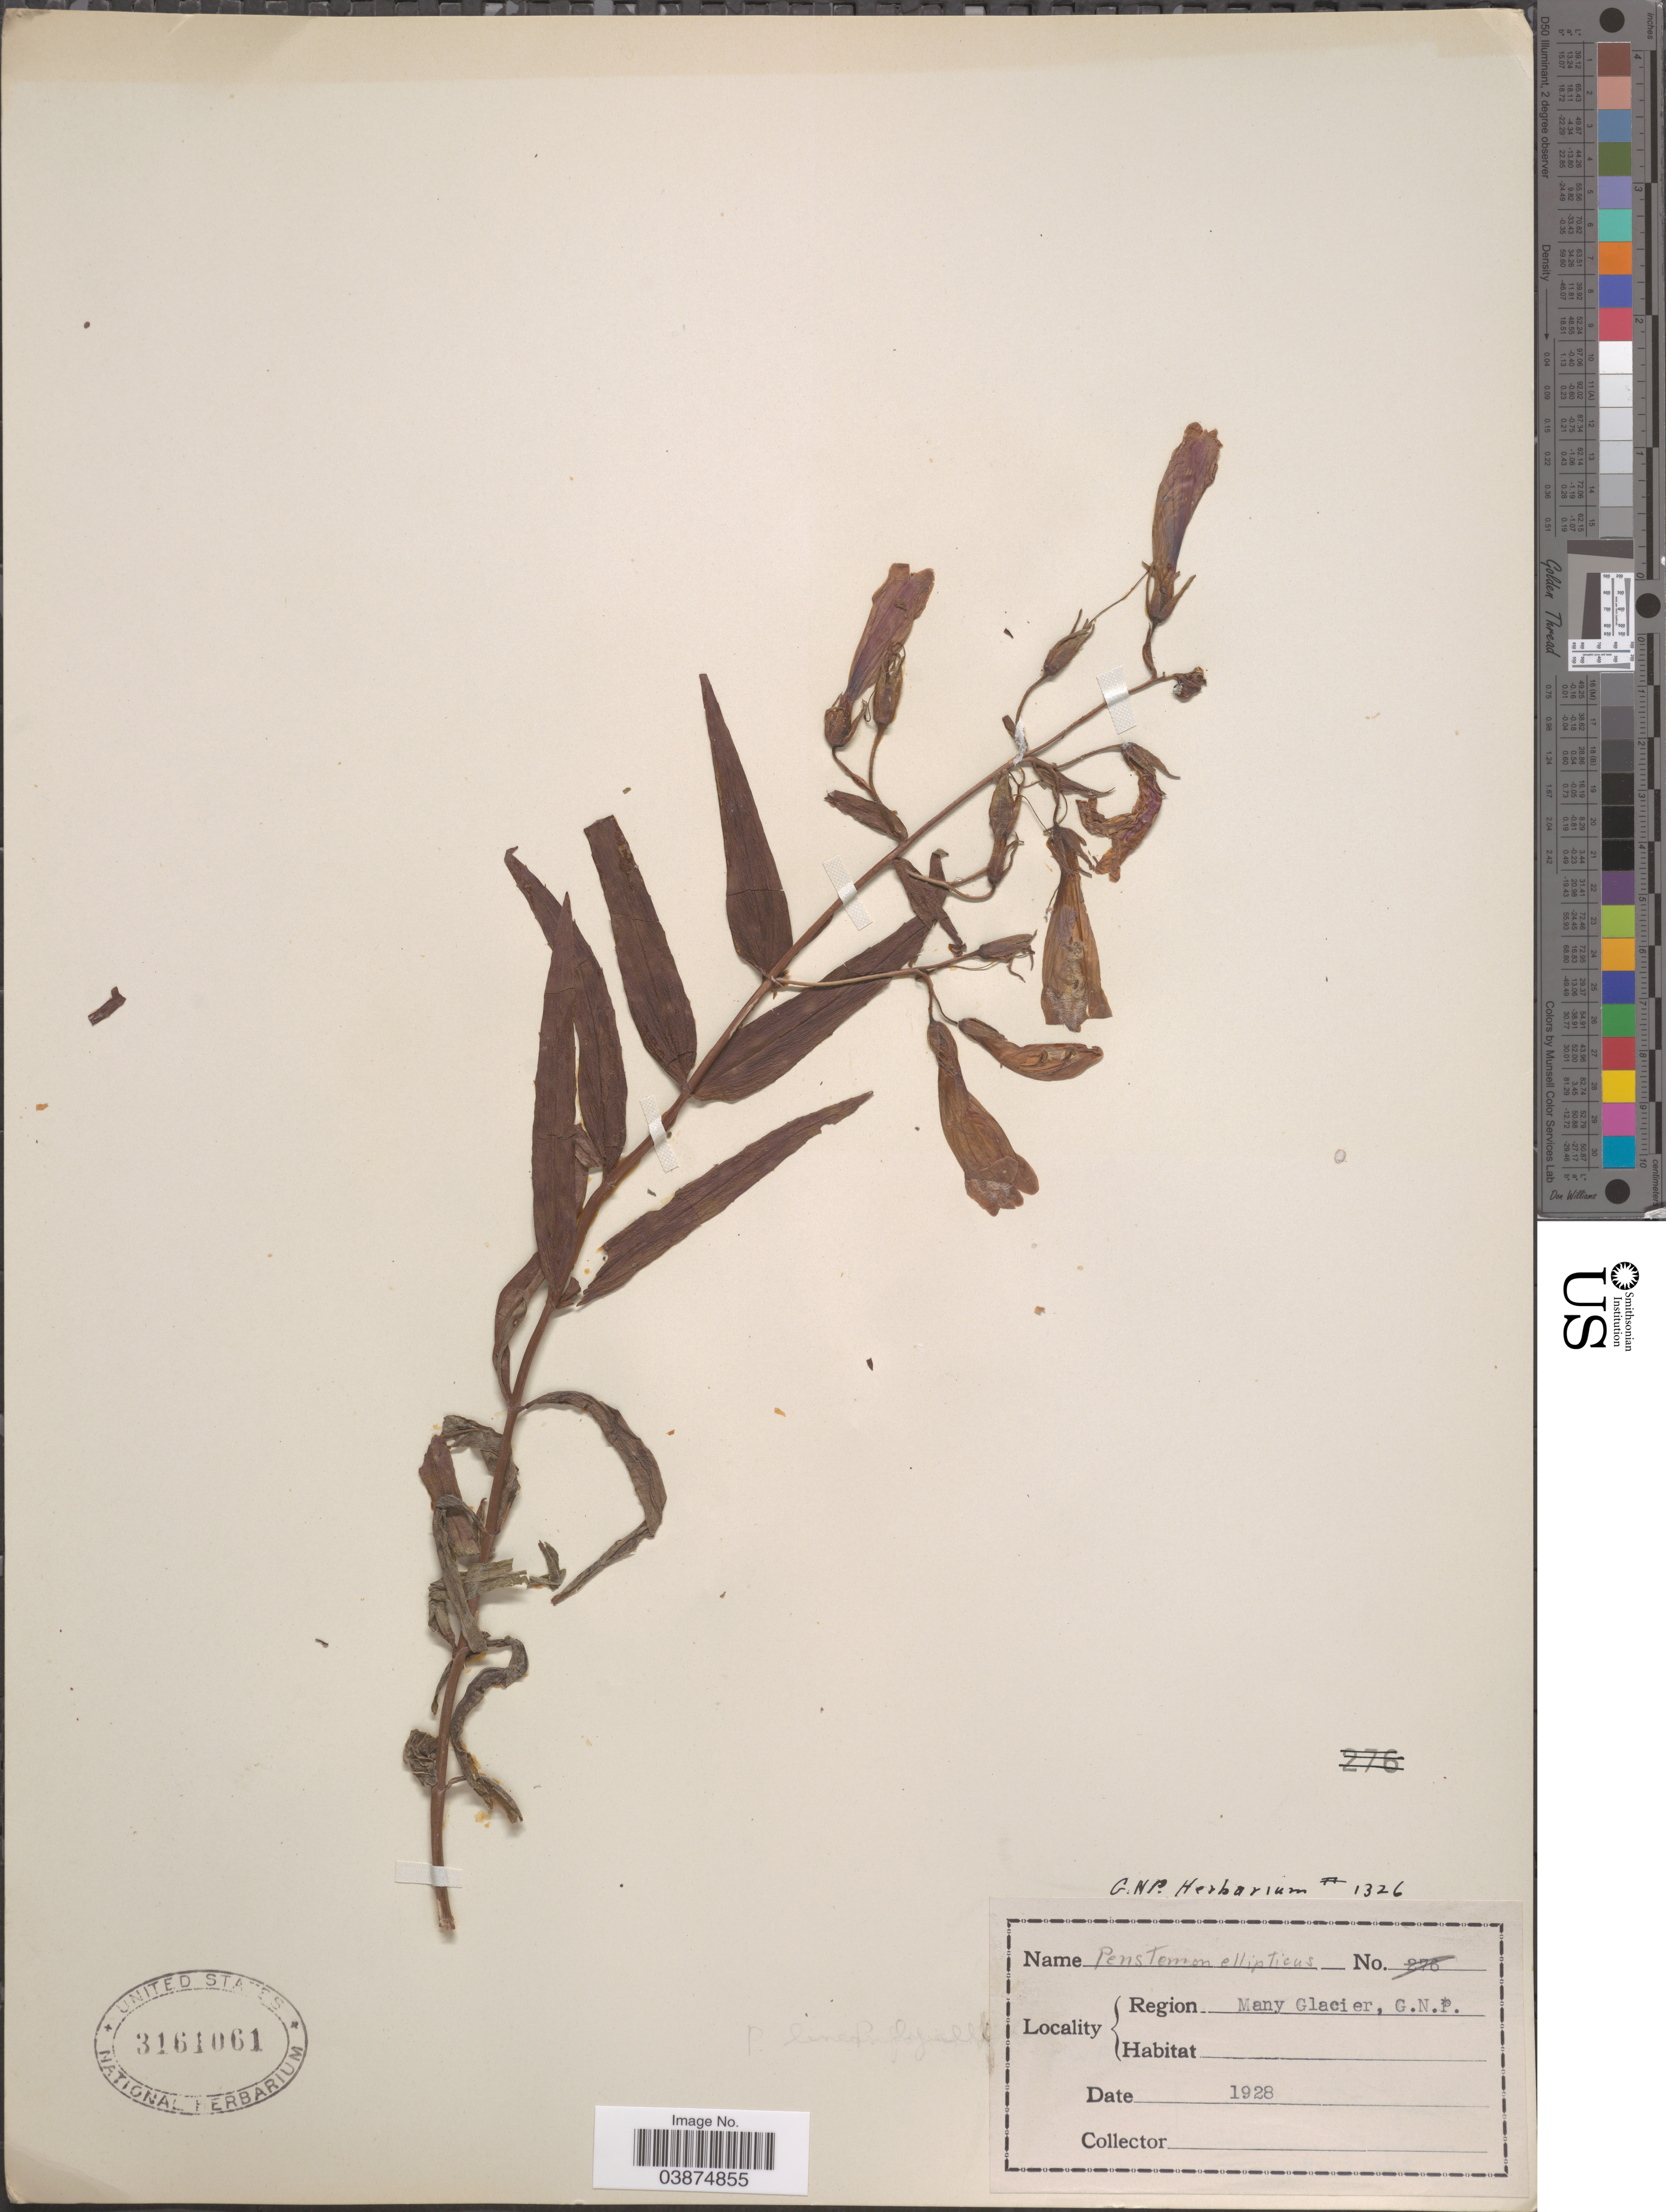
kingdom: Plantae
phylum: Tracheophyta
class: Magnoliopsida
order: Lamiales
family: Plantaginaceae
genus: Penstemon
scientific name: Penstemon ellipticus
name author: Greene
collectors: ex herb. G. N. P.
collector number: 1326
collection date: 1928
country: United States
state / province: Montana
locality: Region Many Glacier, G.N.P.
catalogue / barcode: US 3161061